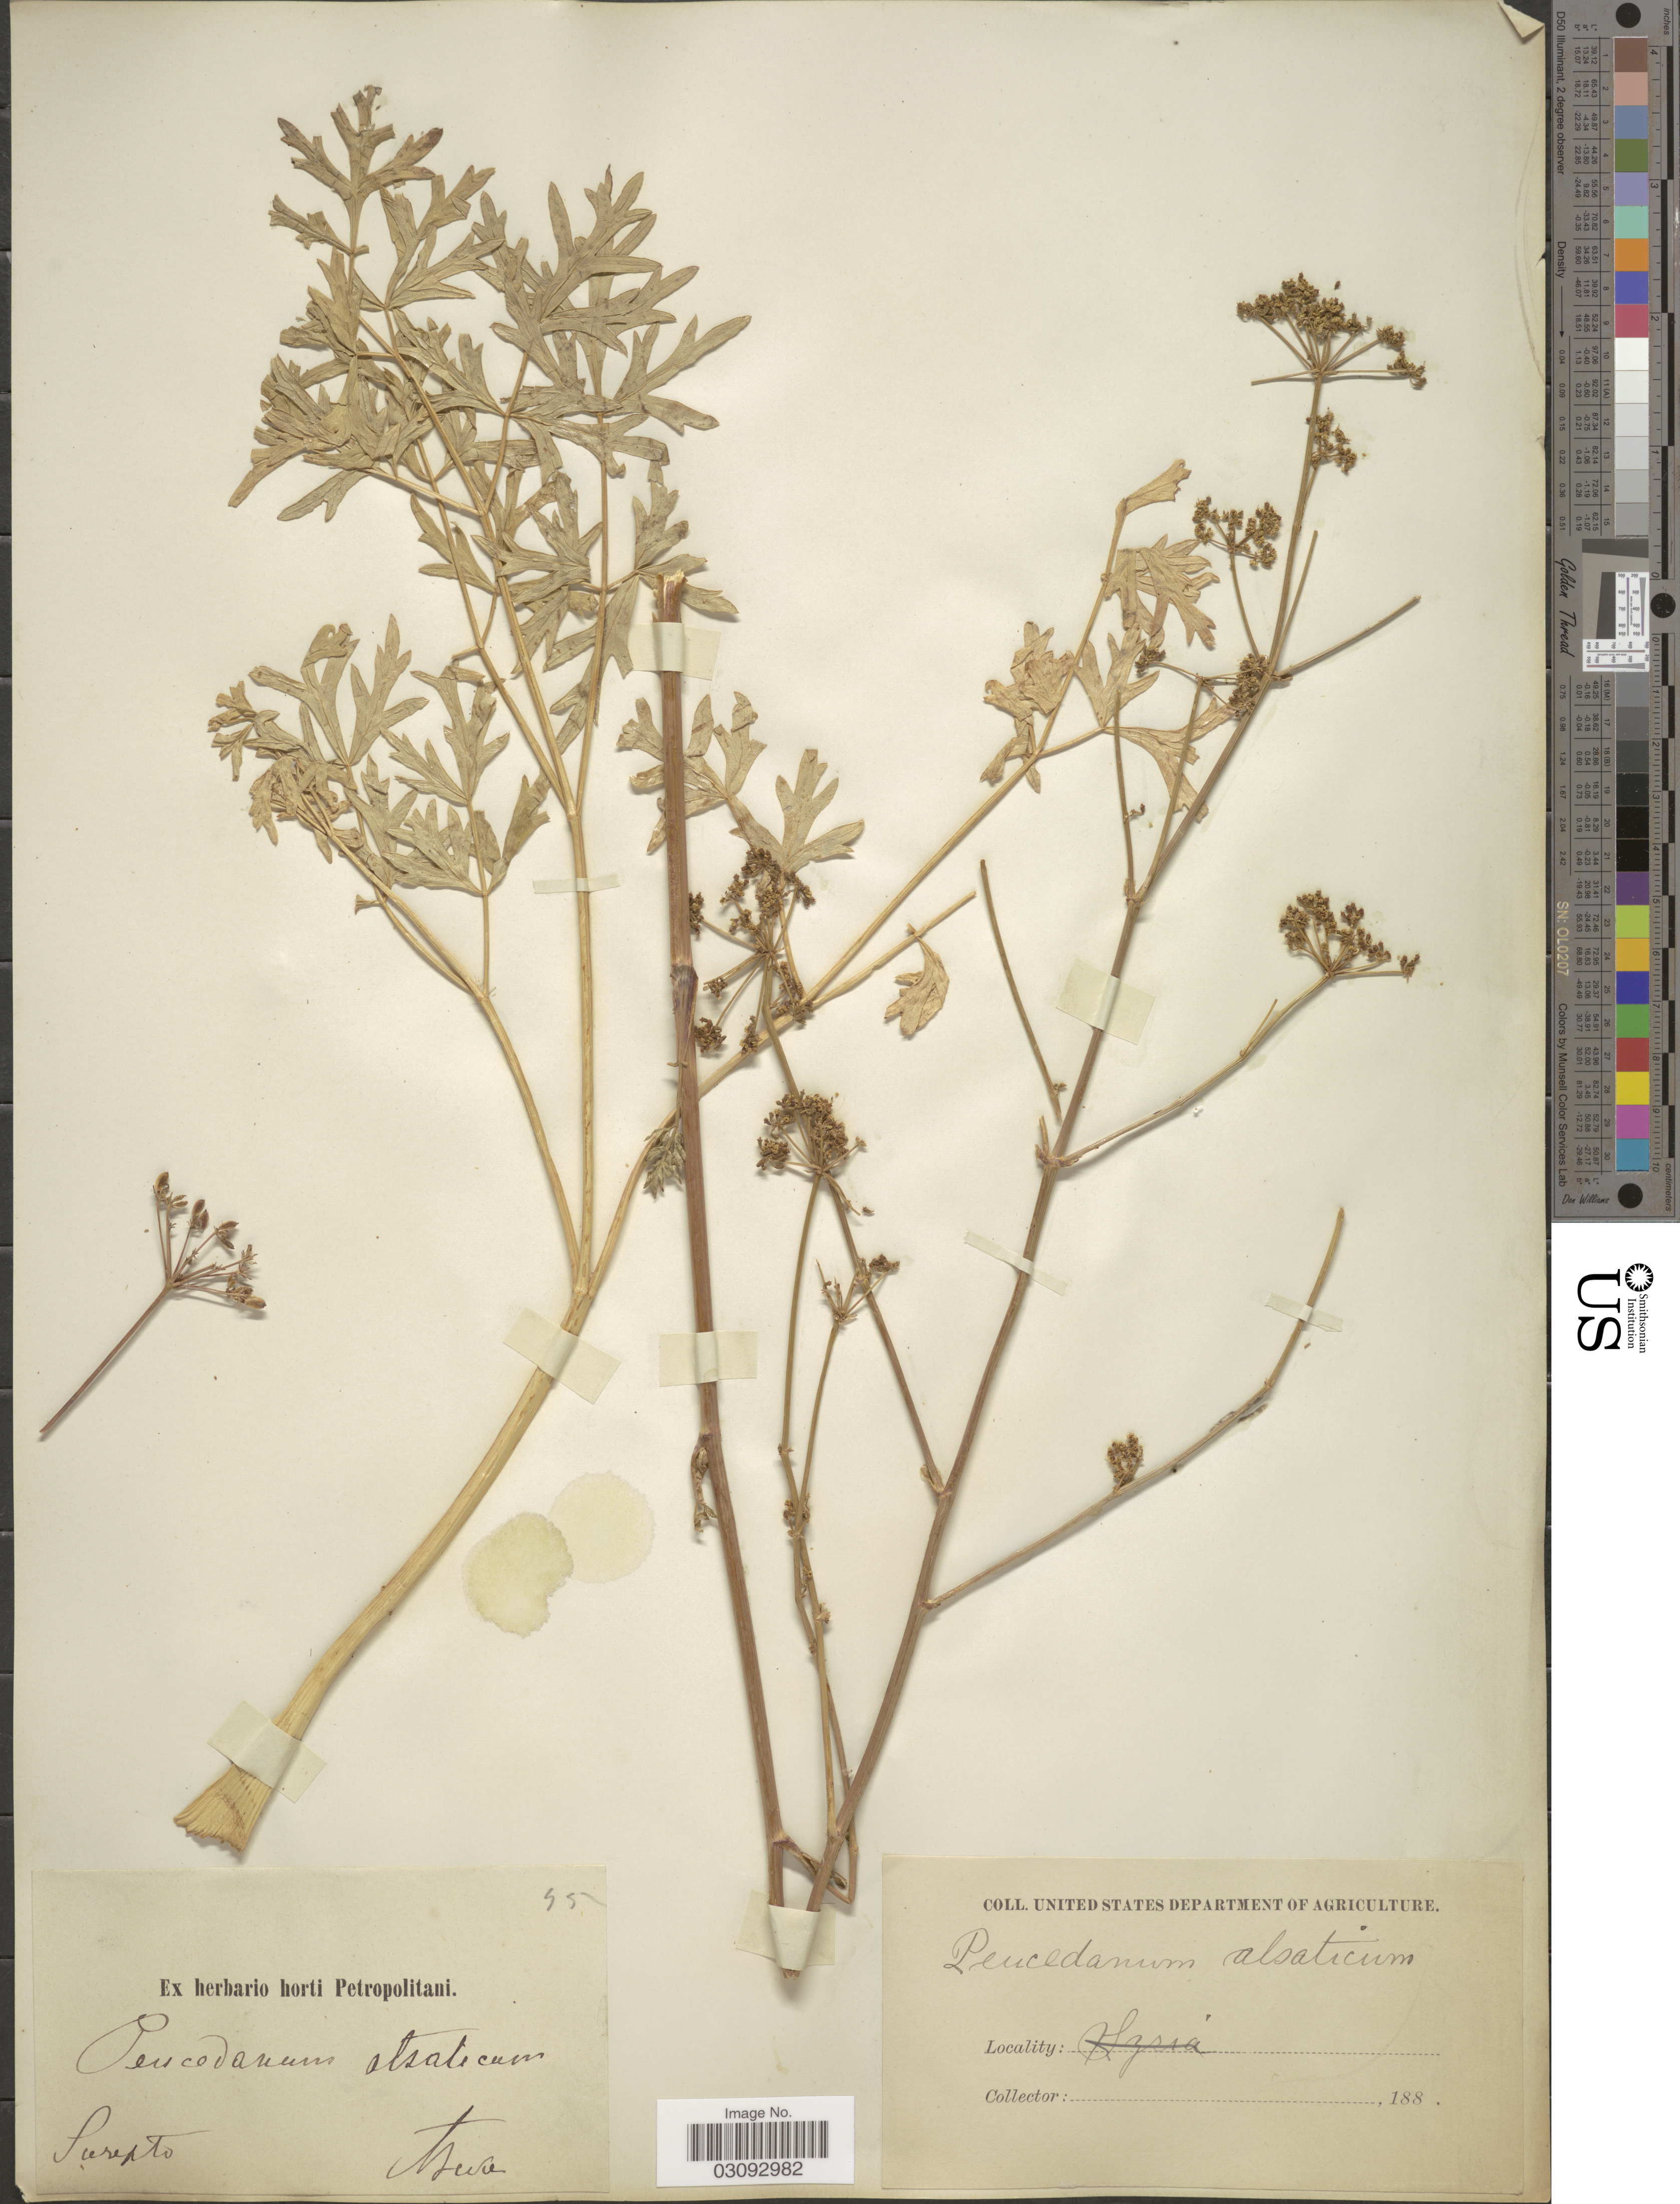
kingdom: Plantae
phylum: Tracheophyta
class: Magnoliopsida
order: Apiales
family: Apiaceae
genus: Peucedanum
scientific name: Peucedanum alsaticum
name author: L.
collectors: A. Becker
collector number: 45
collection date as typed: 188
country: Russian Federation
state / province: Volgograd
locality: Sarepta.